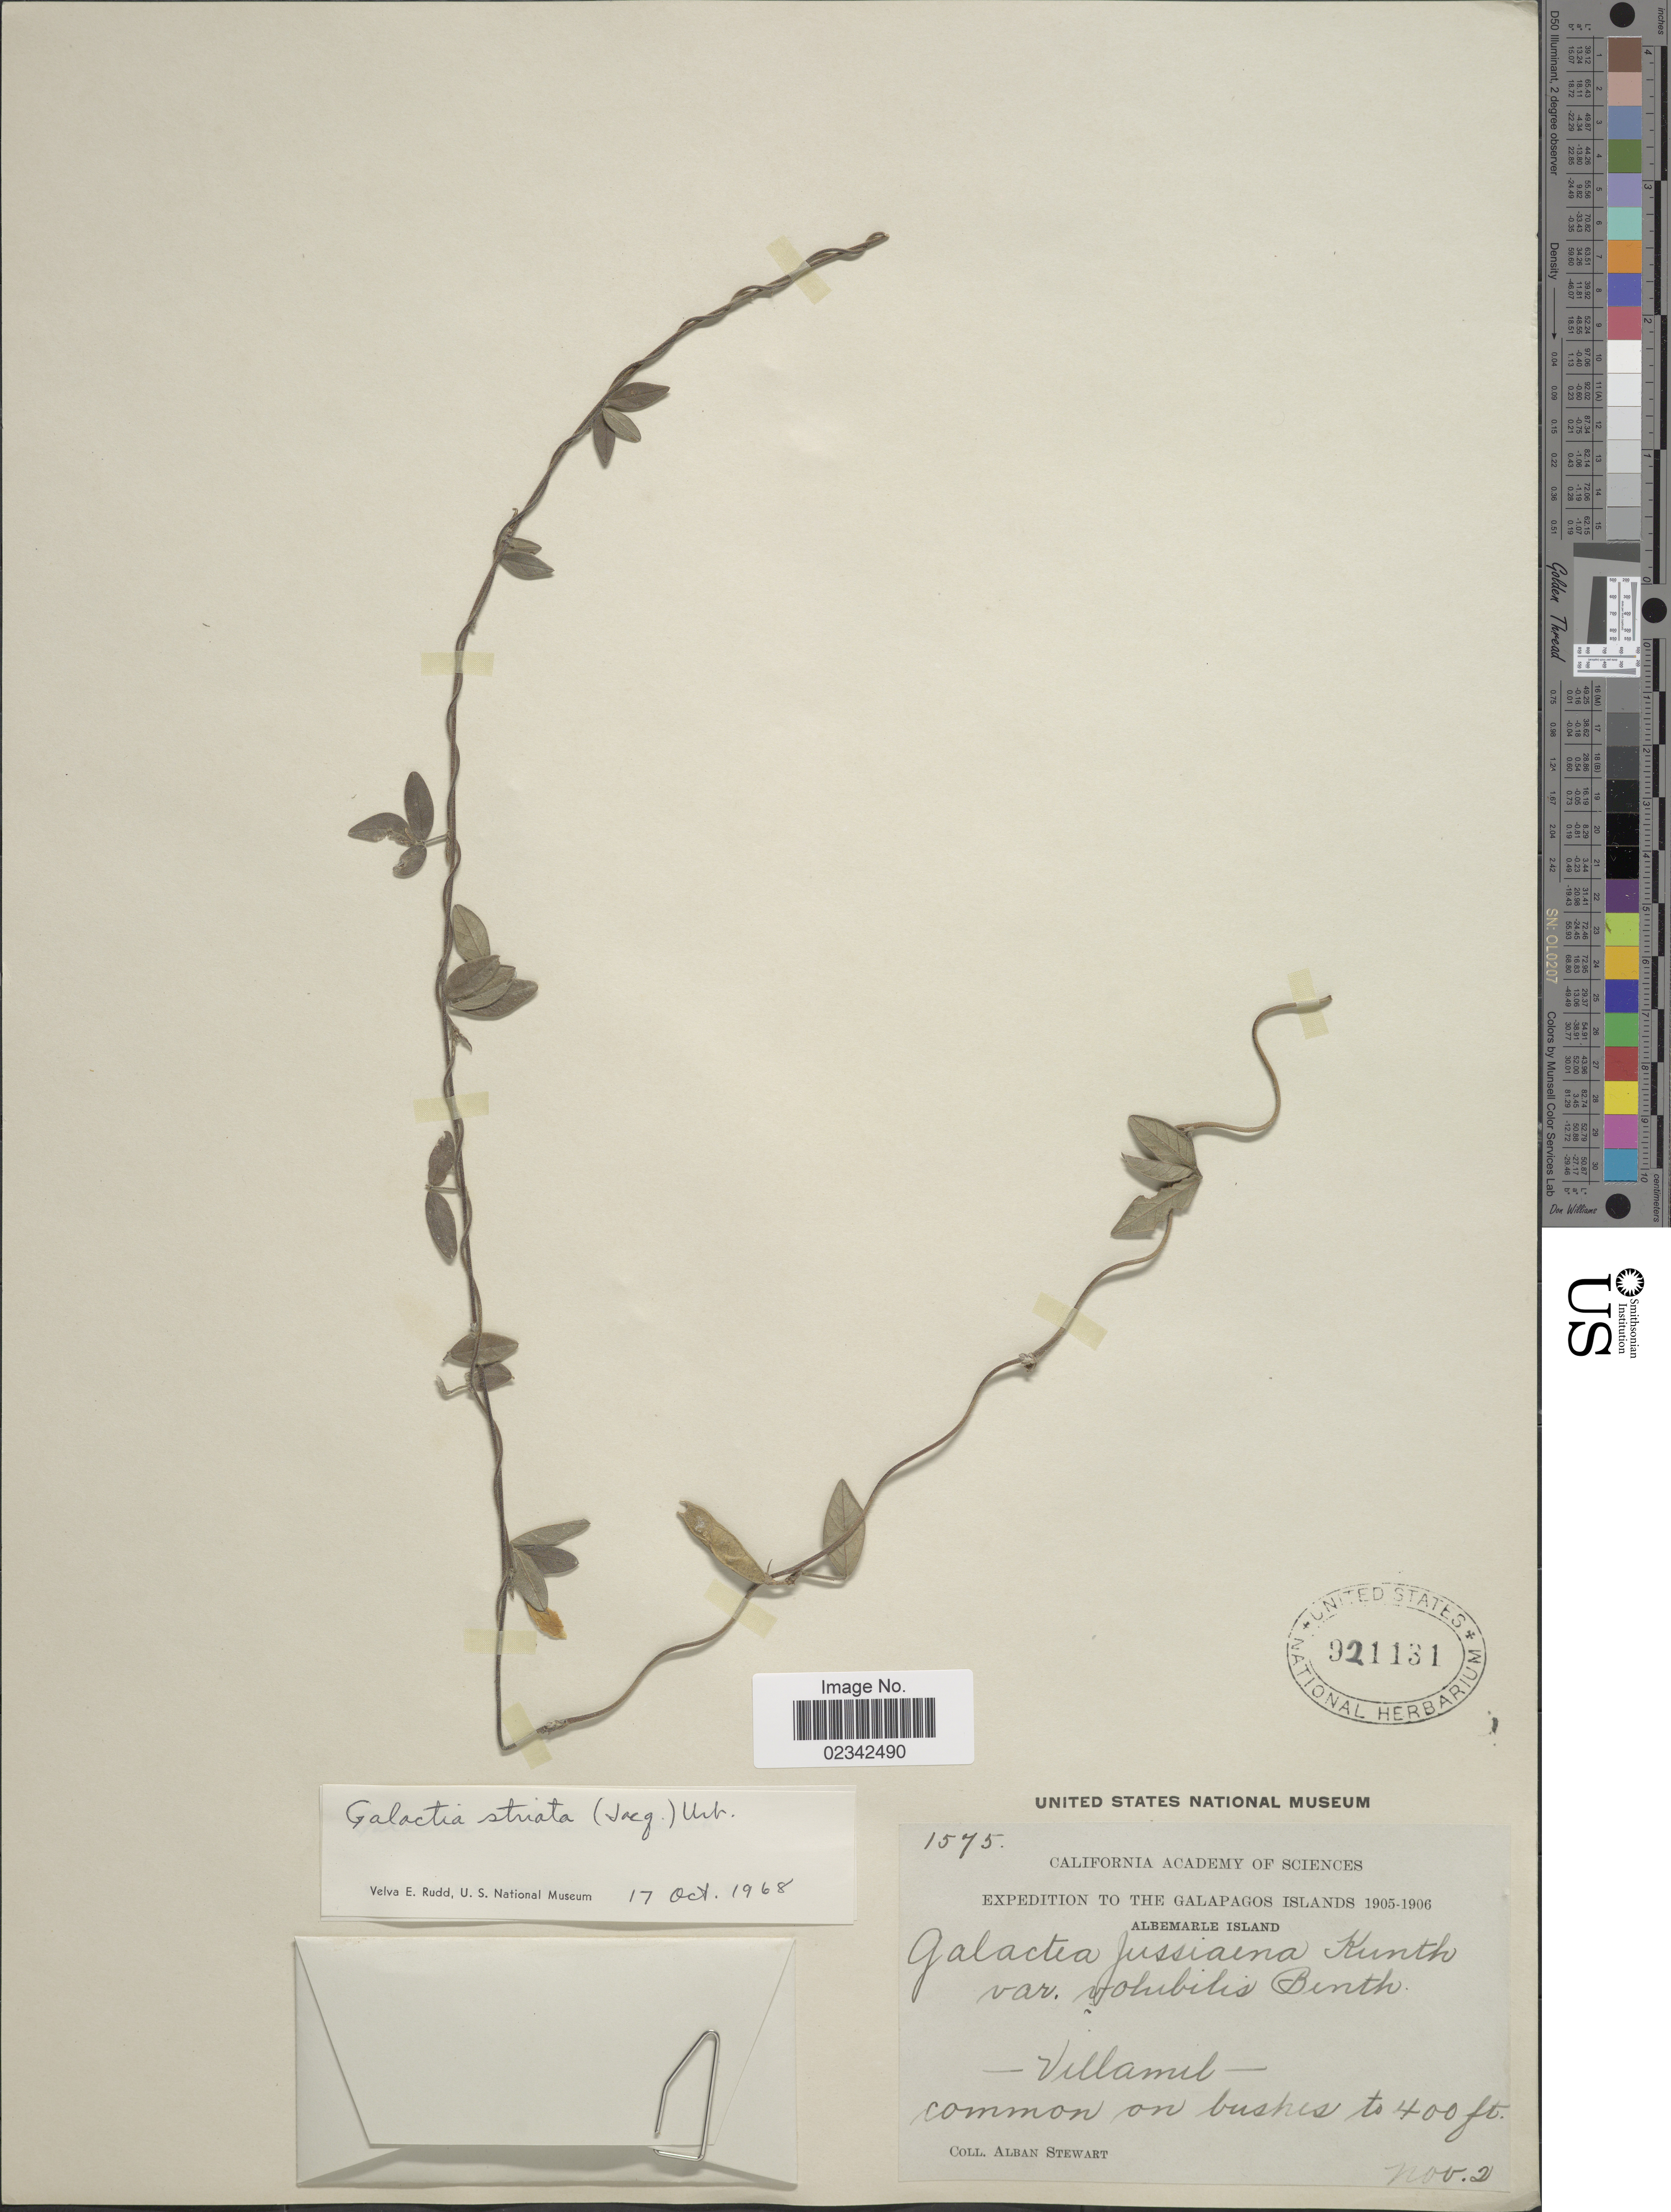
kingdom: Plantae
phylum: Tracheophyta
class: Magnoliopsida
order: Fabales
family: Fabaceae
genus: Galactia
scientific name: Galactia striata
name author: (Jacq.) Urb.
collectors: A. Stewart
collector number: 1875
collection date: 1905-11-02/1906-11-02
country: Ecuador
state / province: Colón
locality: Galapagos Islands, Albemarle Island, Villamil, on bushes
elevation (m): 122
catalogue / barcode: US 921131